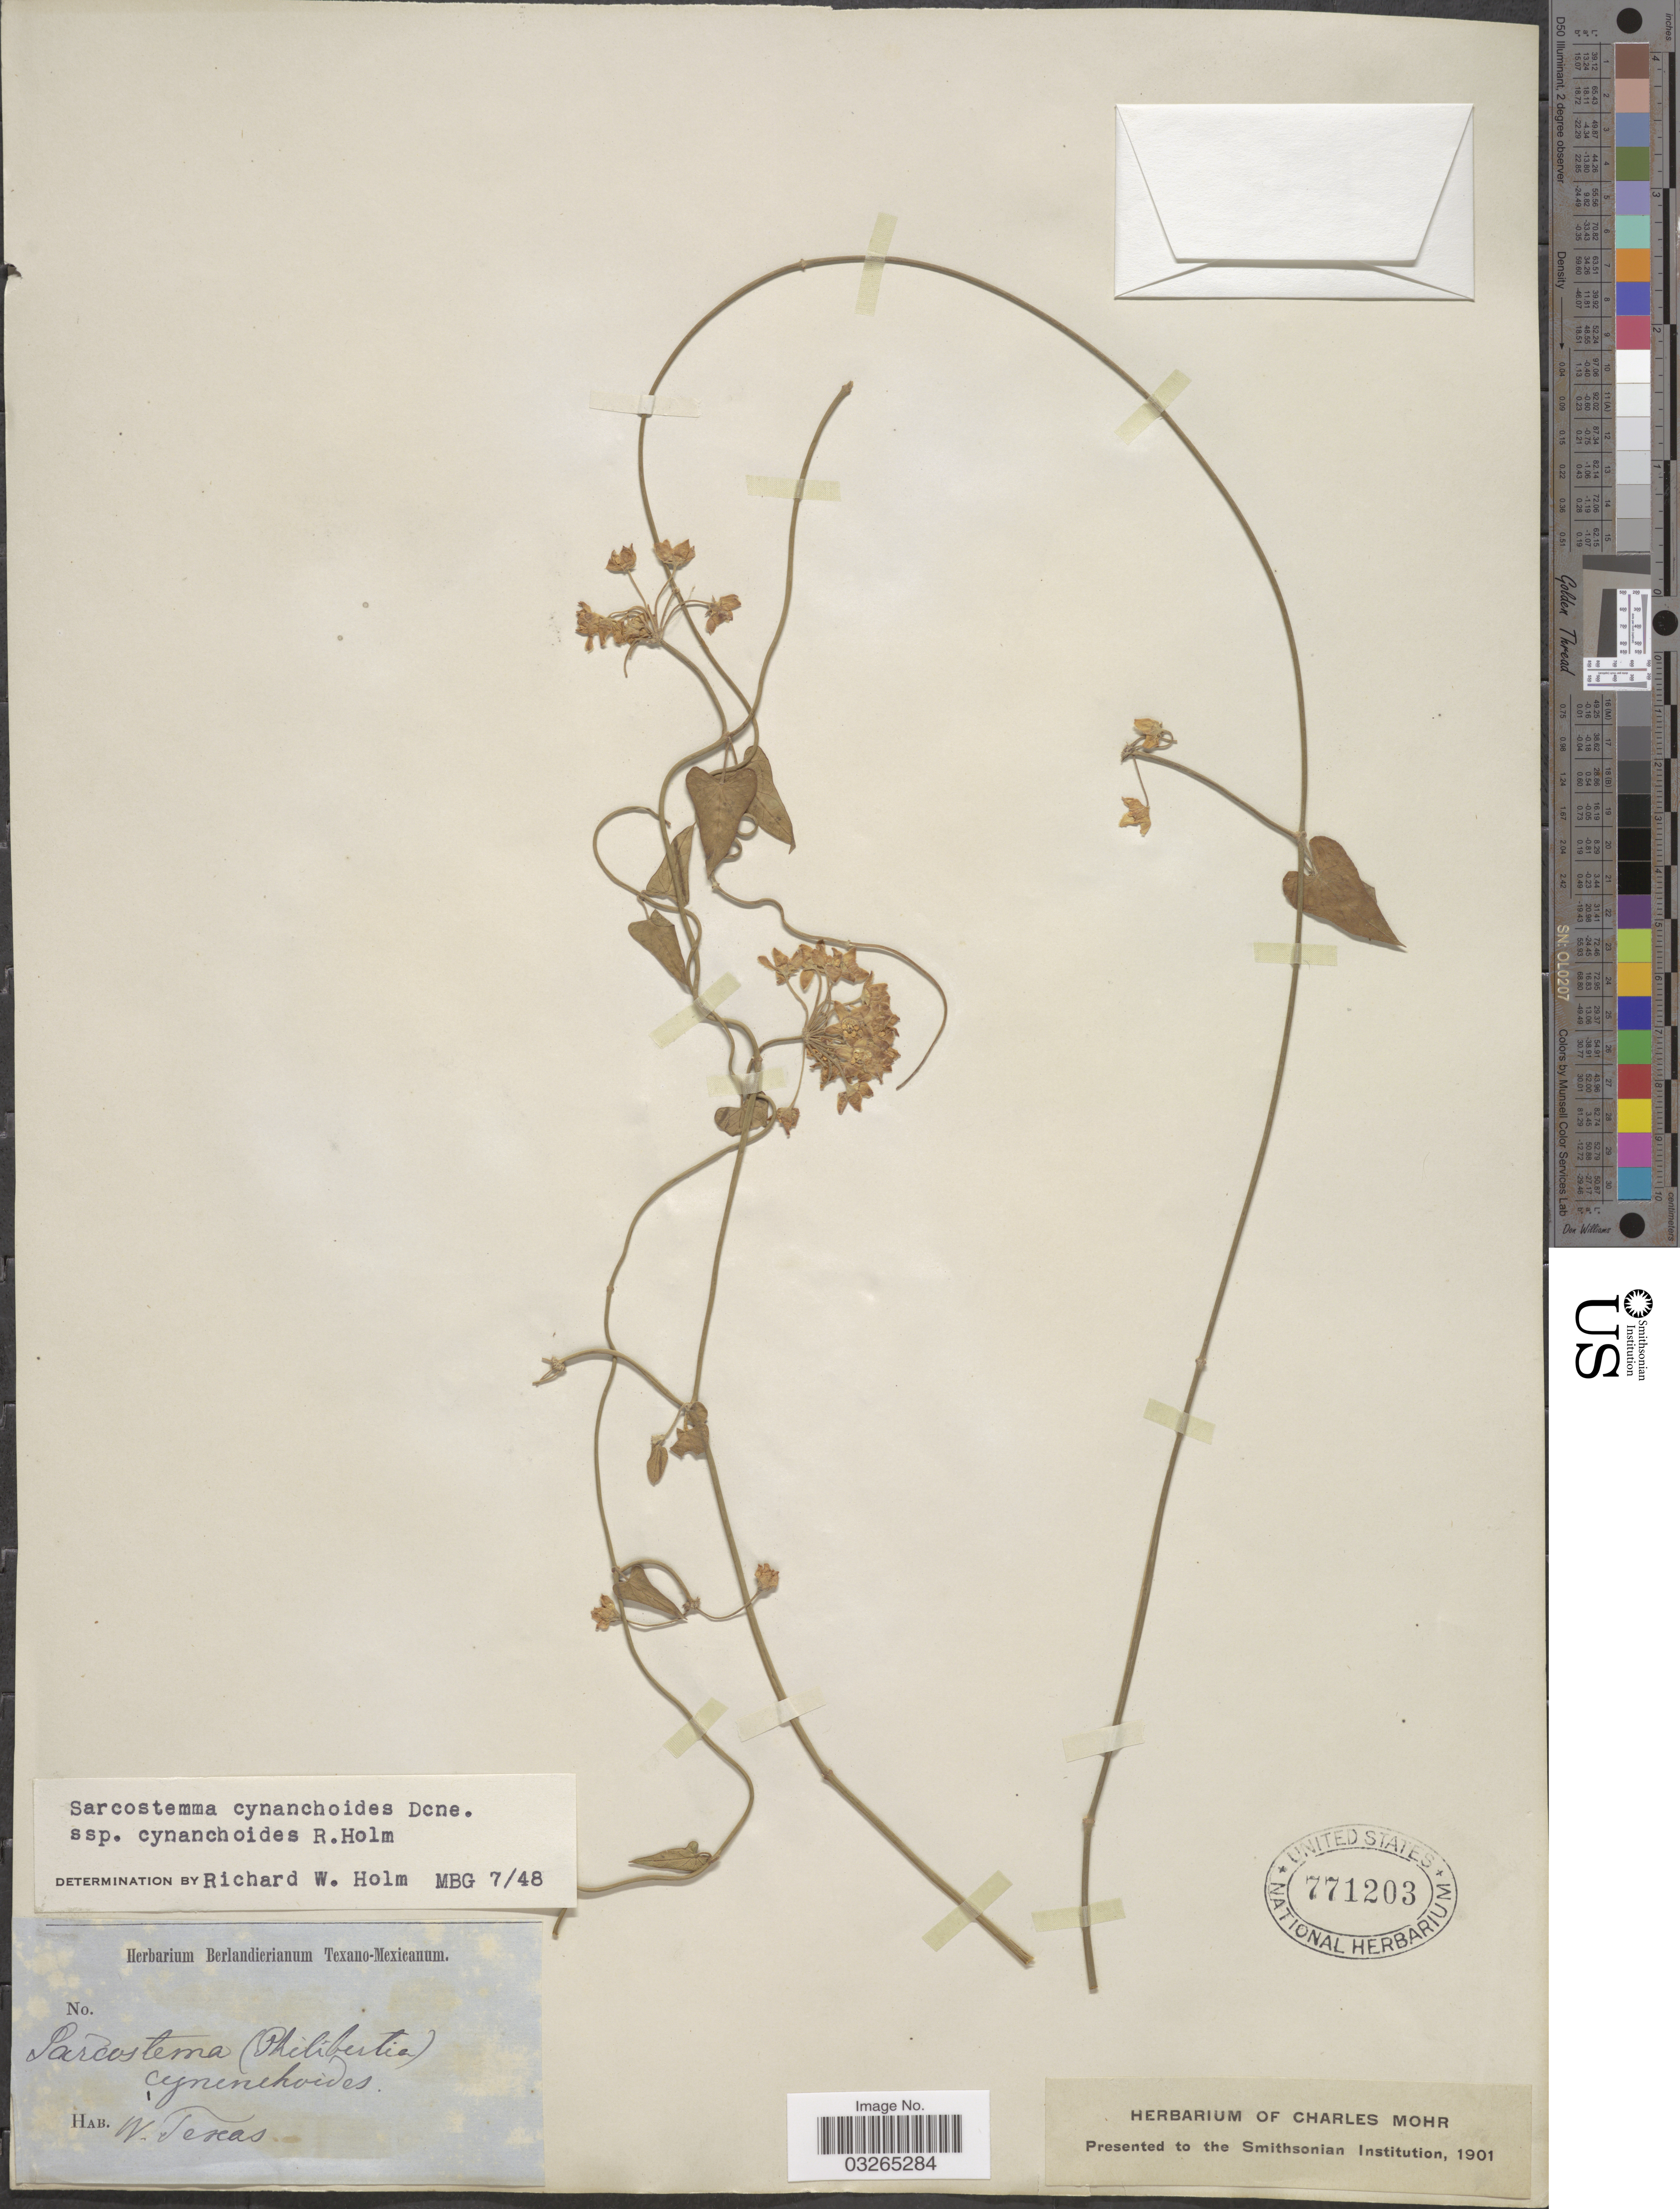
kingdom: Plantae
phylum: Tracheophyta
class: Magnoliopsida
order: Gentianales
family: Apocynaceae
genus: Sarcostemma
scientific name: Sarcostemma cynanchoides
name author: Decne.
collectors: ex Herb. Berlandierianum Texano-Mexicanum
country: United States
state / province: Texas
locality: W. Texas.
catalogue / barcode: US 771203